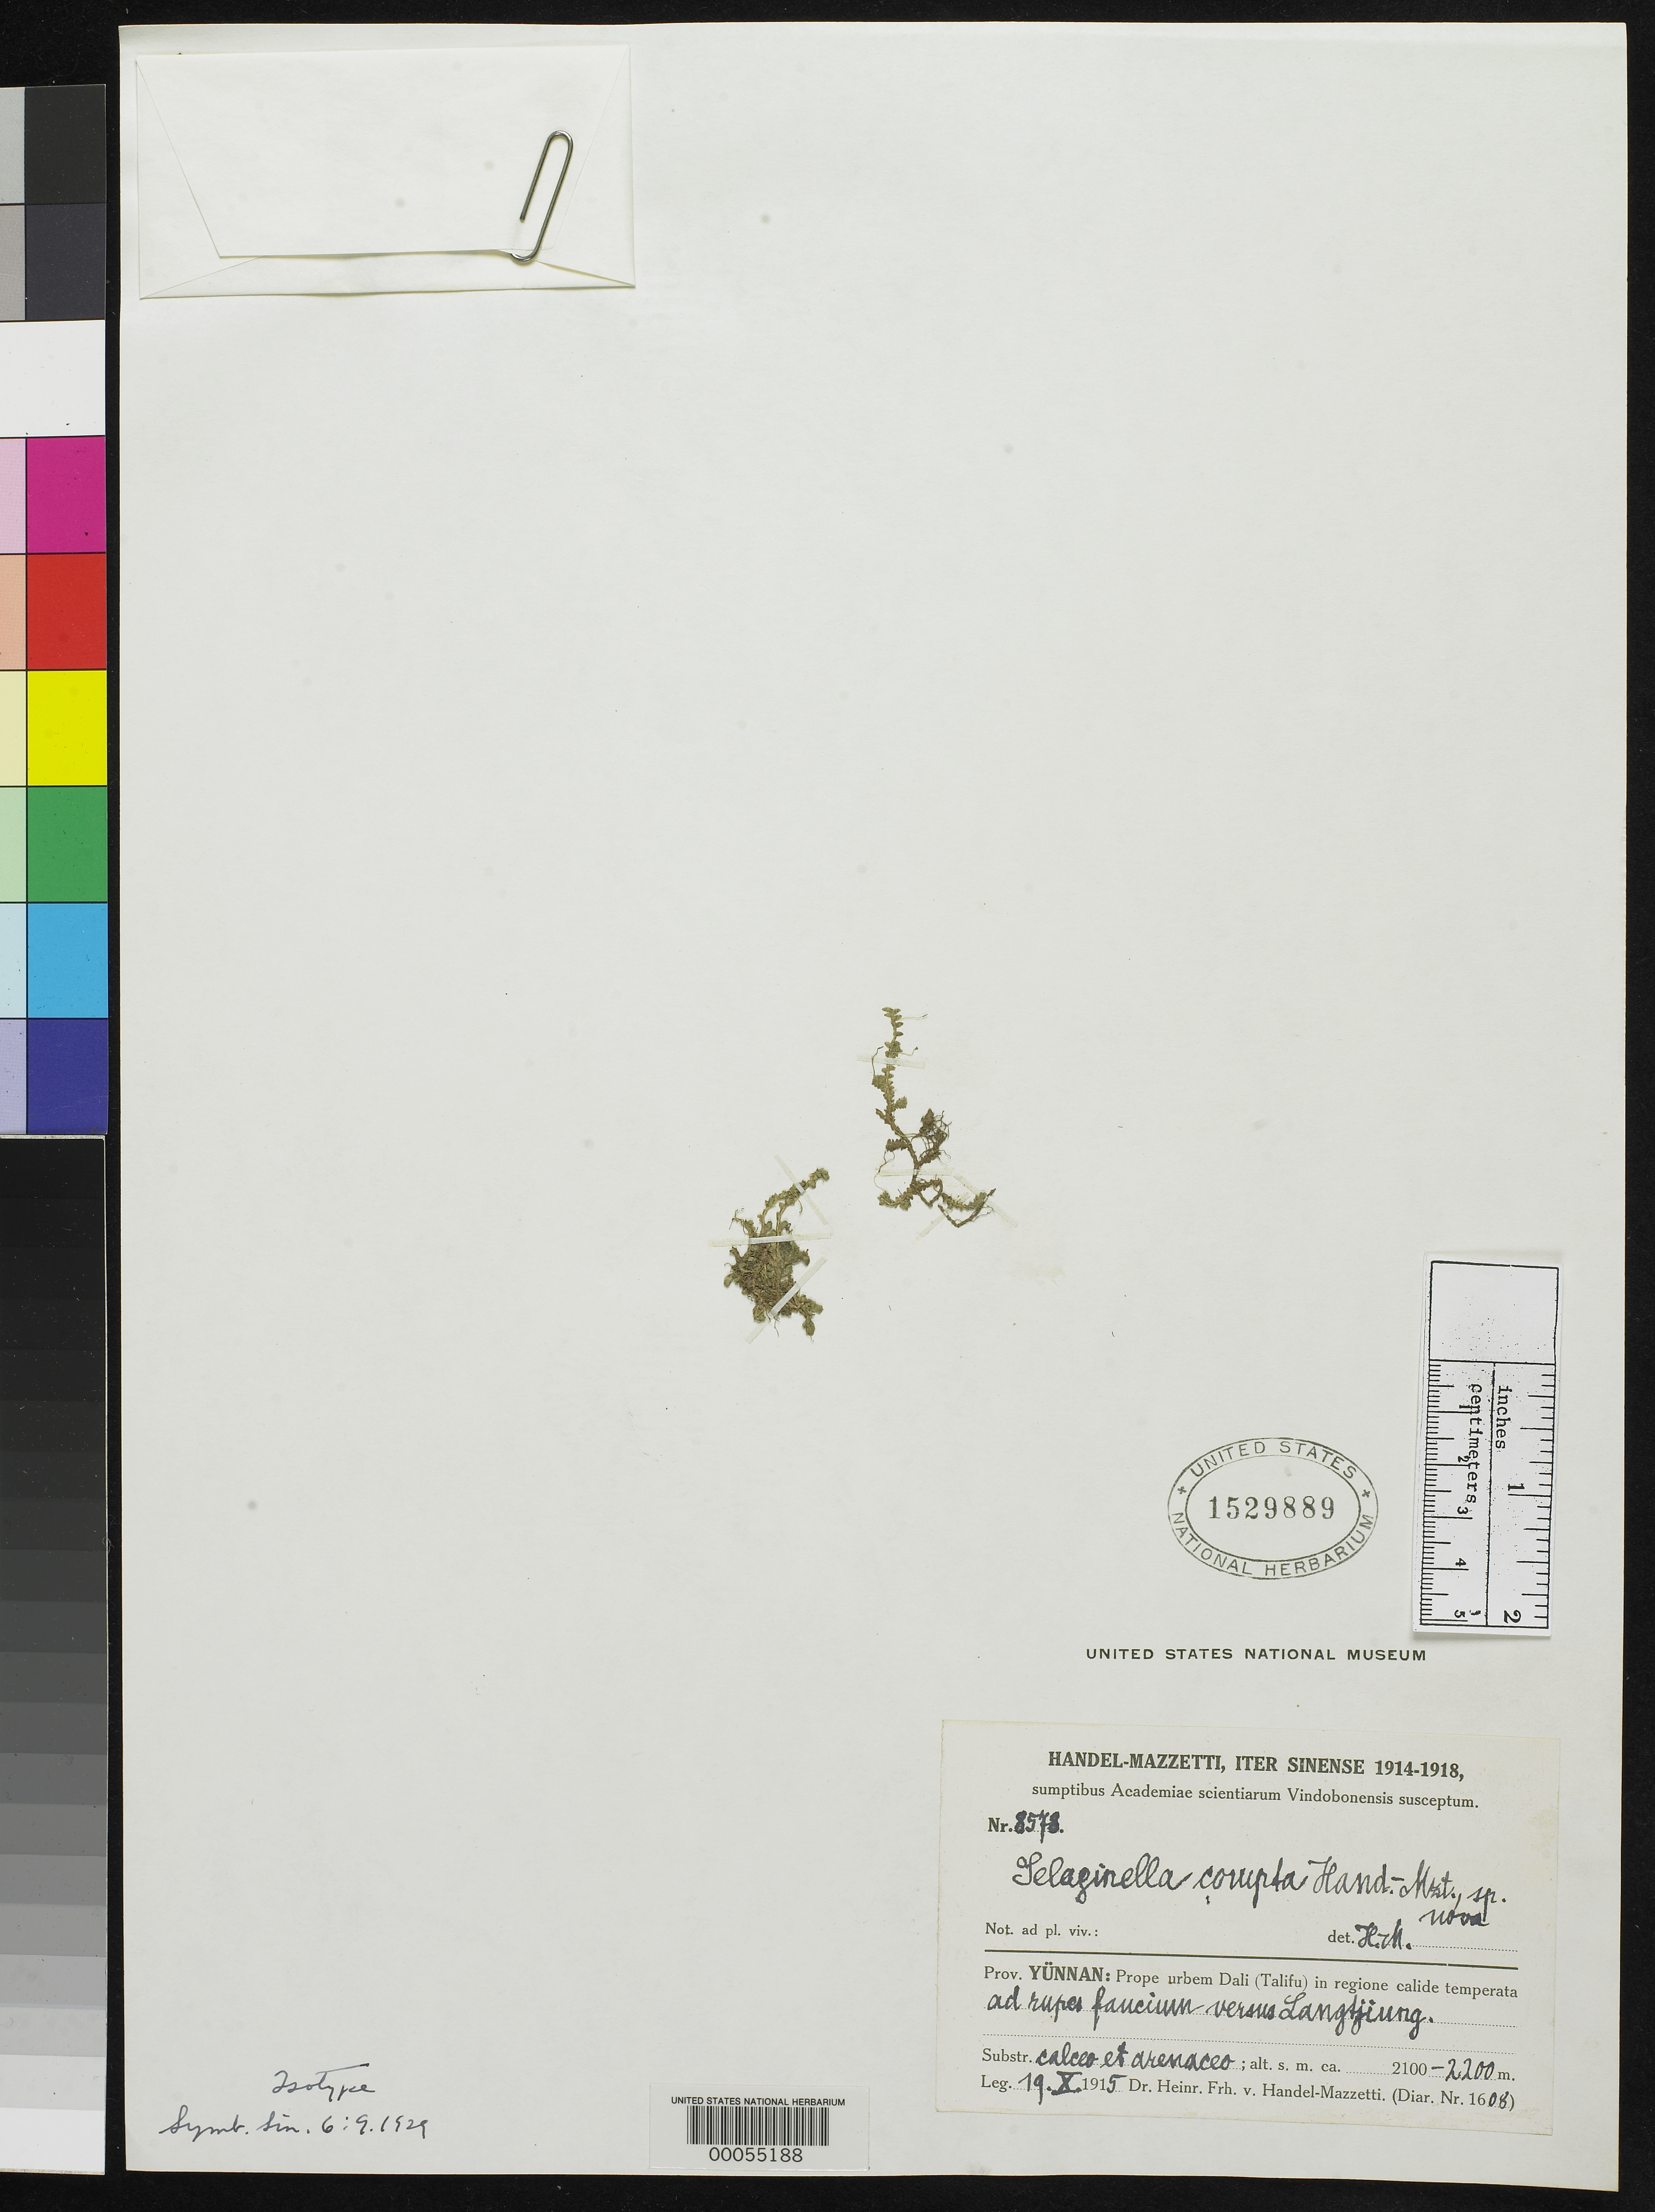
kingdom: Plantae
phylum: Tracheophyta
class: Lycopodiopsida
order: Selaginellales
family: Selaginellaceae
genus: Selaginella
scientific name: Selaginella compta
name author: Hand.-Mazz.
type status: Type Collection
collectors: H. Handel-Mazzetti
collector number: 8578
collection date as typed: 19 Oct 1915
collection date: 1915-10-19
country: China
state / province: Yunnan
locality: Prope urbem Dalo (Talifu), Langtjiung.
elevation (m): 2100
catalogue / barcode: US 1529889